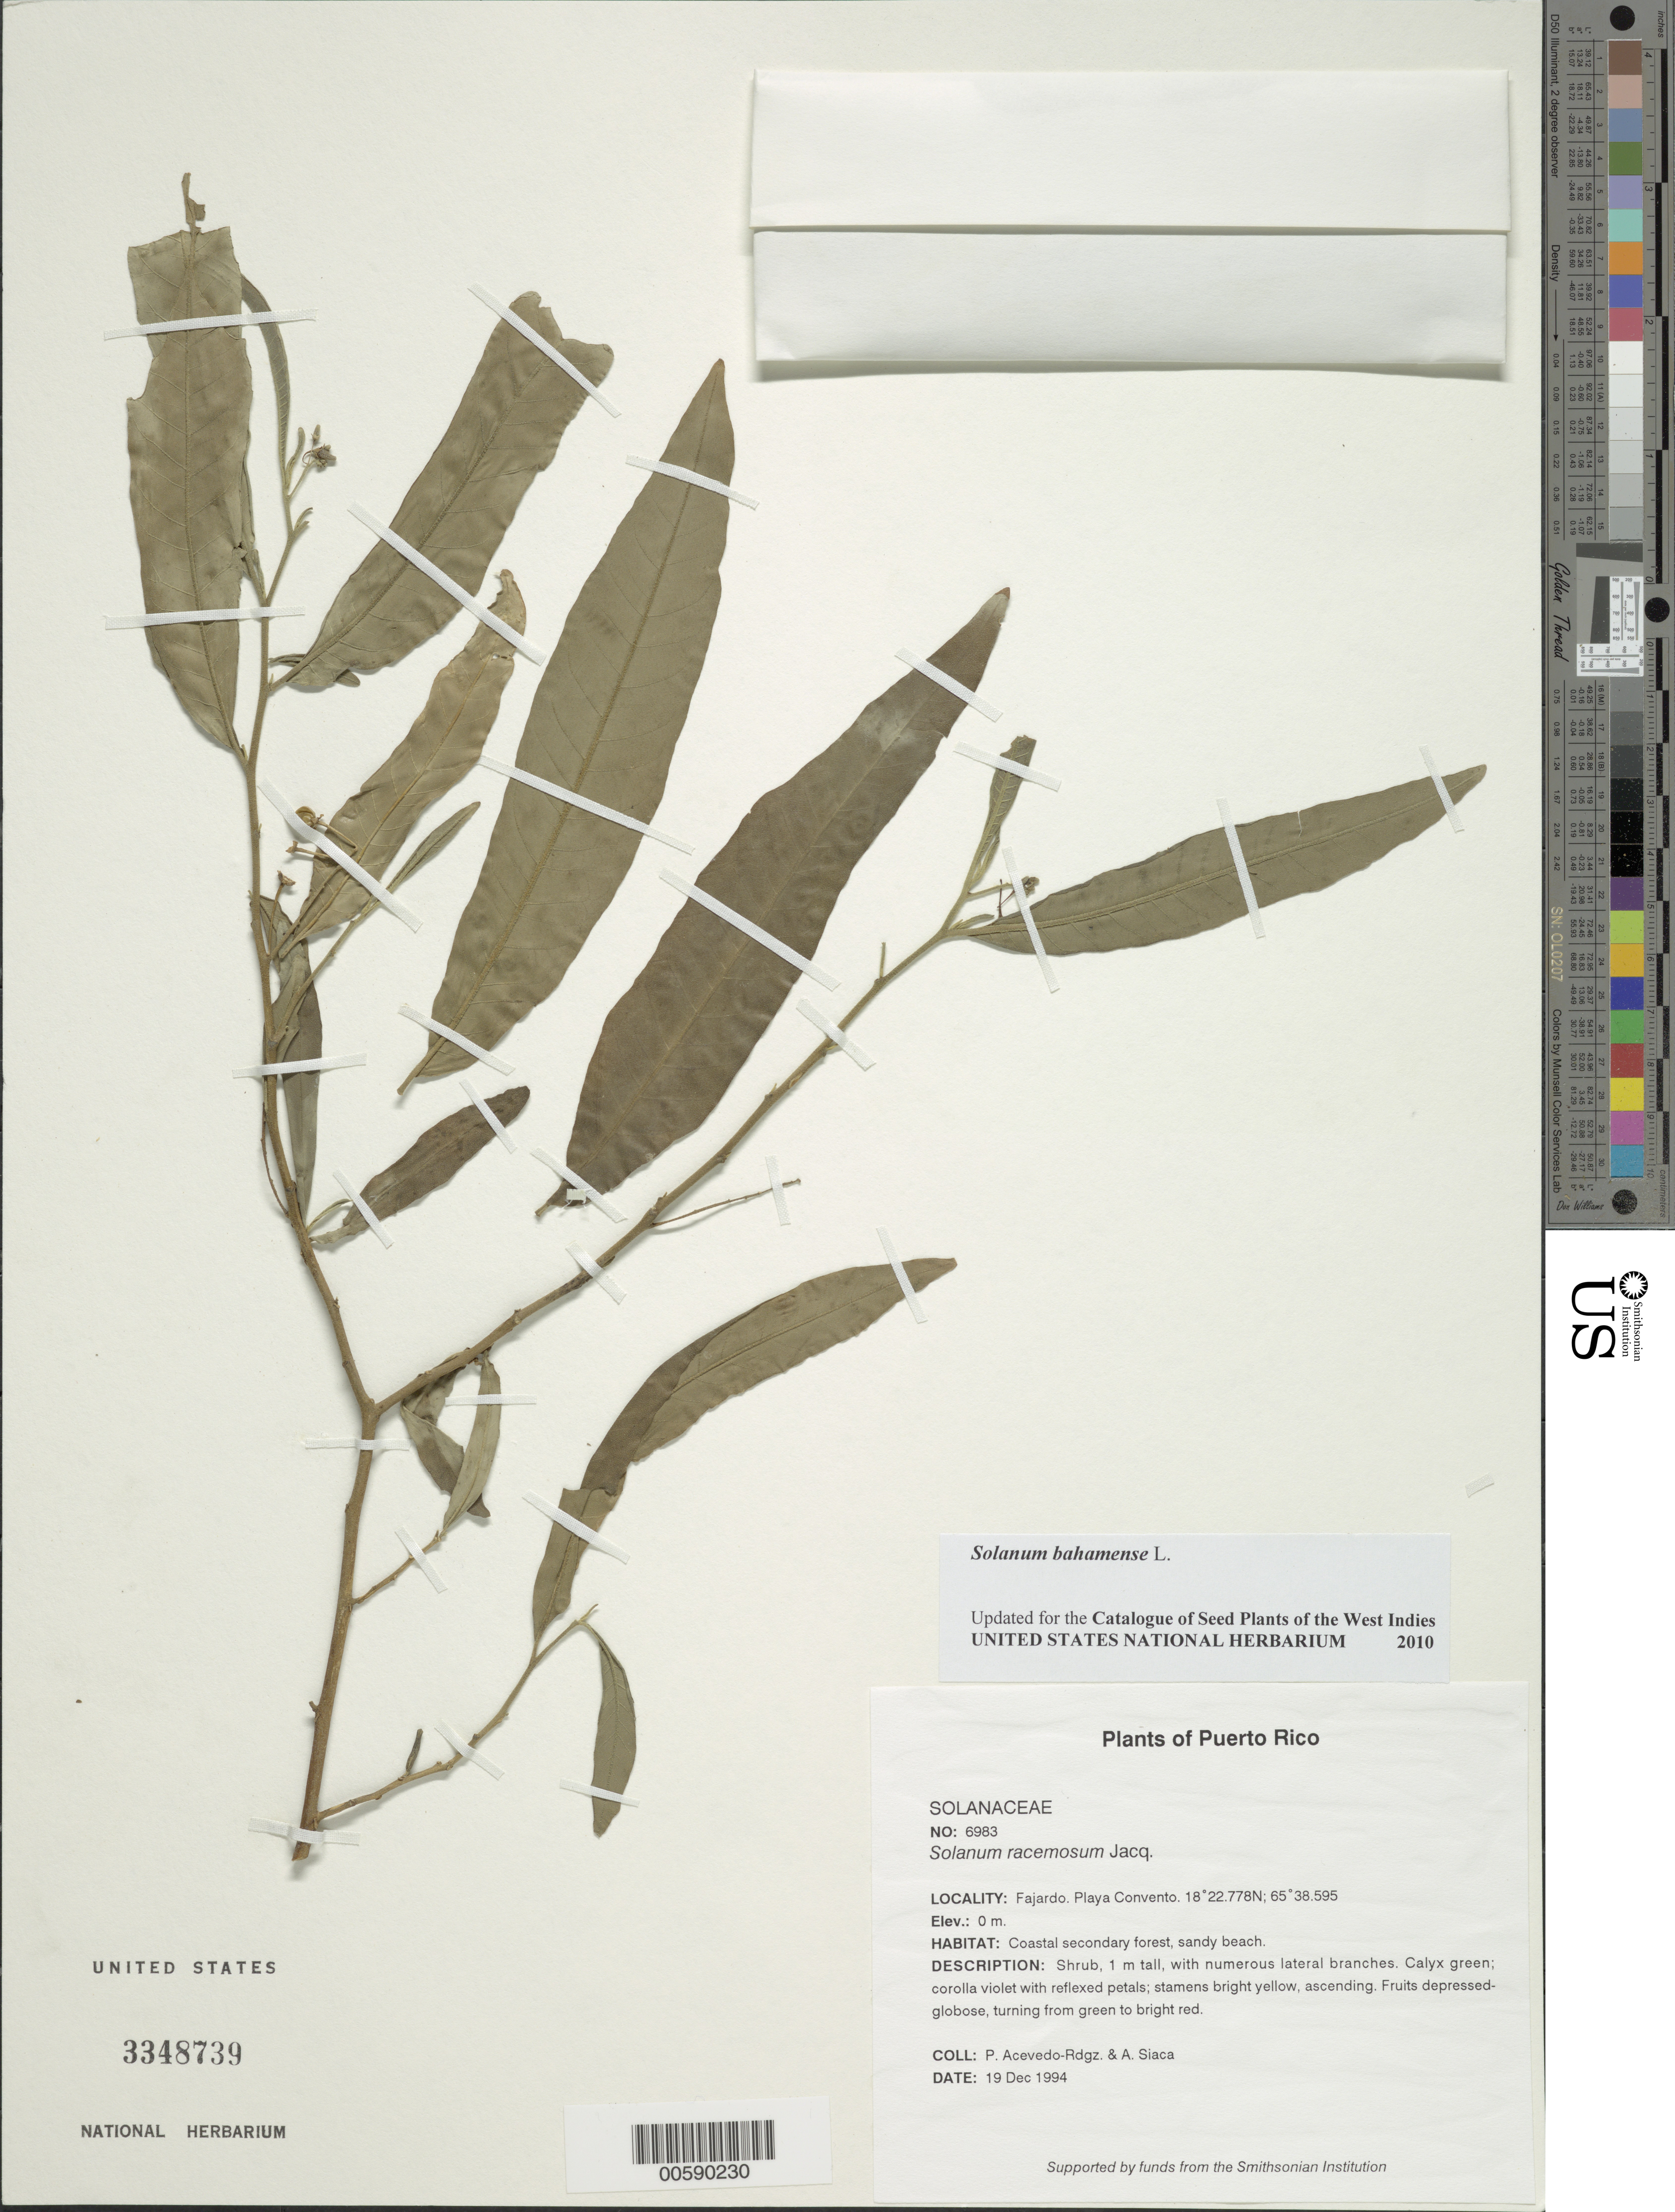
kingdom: Plantae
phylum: Tracheophyta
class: Magnoliopsida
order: Solanales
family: Solanaceae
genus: Solanum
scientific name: Solanum bahamense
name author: L.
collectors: P. Acevedo-Rodr. & A. Siaca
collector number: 6983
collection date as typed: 19 Dec 1994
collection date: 1994-12-19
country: Puerto Rico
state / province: Fajardo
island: Puerto Rico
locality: Fajardo; Playa Convento.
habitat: Coastal secondary forest, sandy beach.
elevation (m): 0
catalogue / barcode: US 3348739